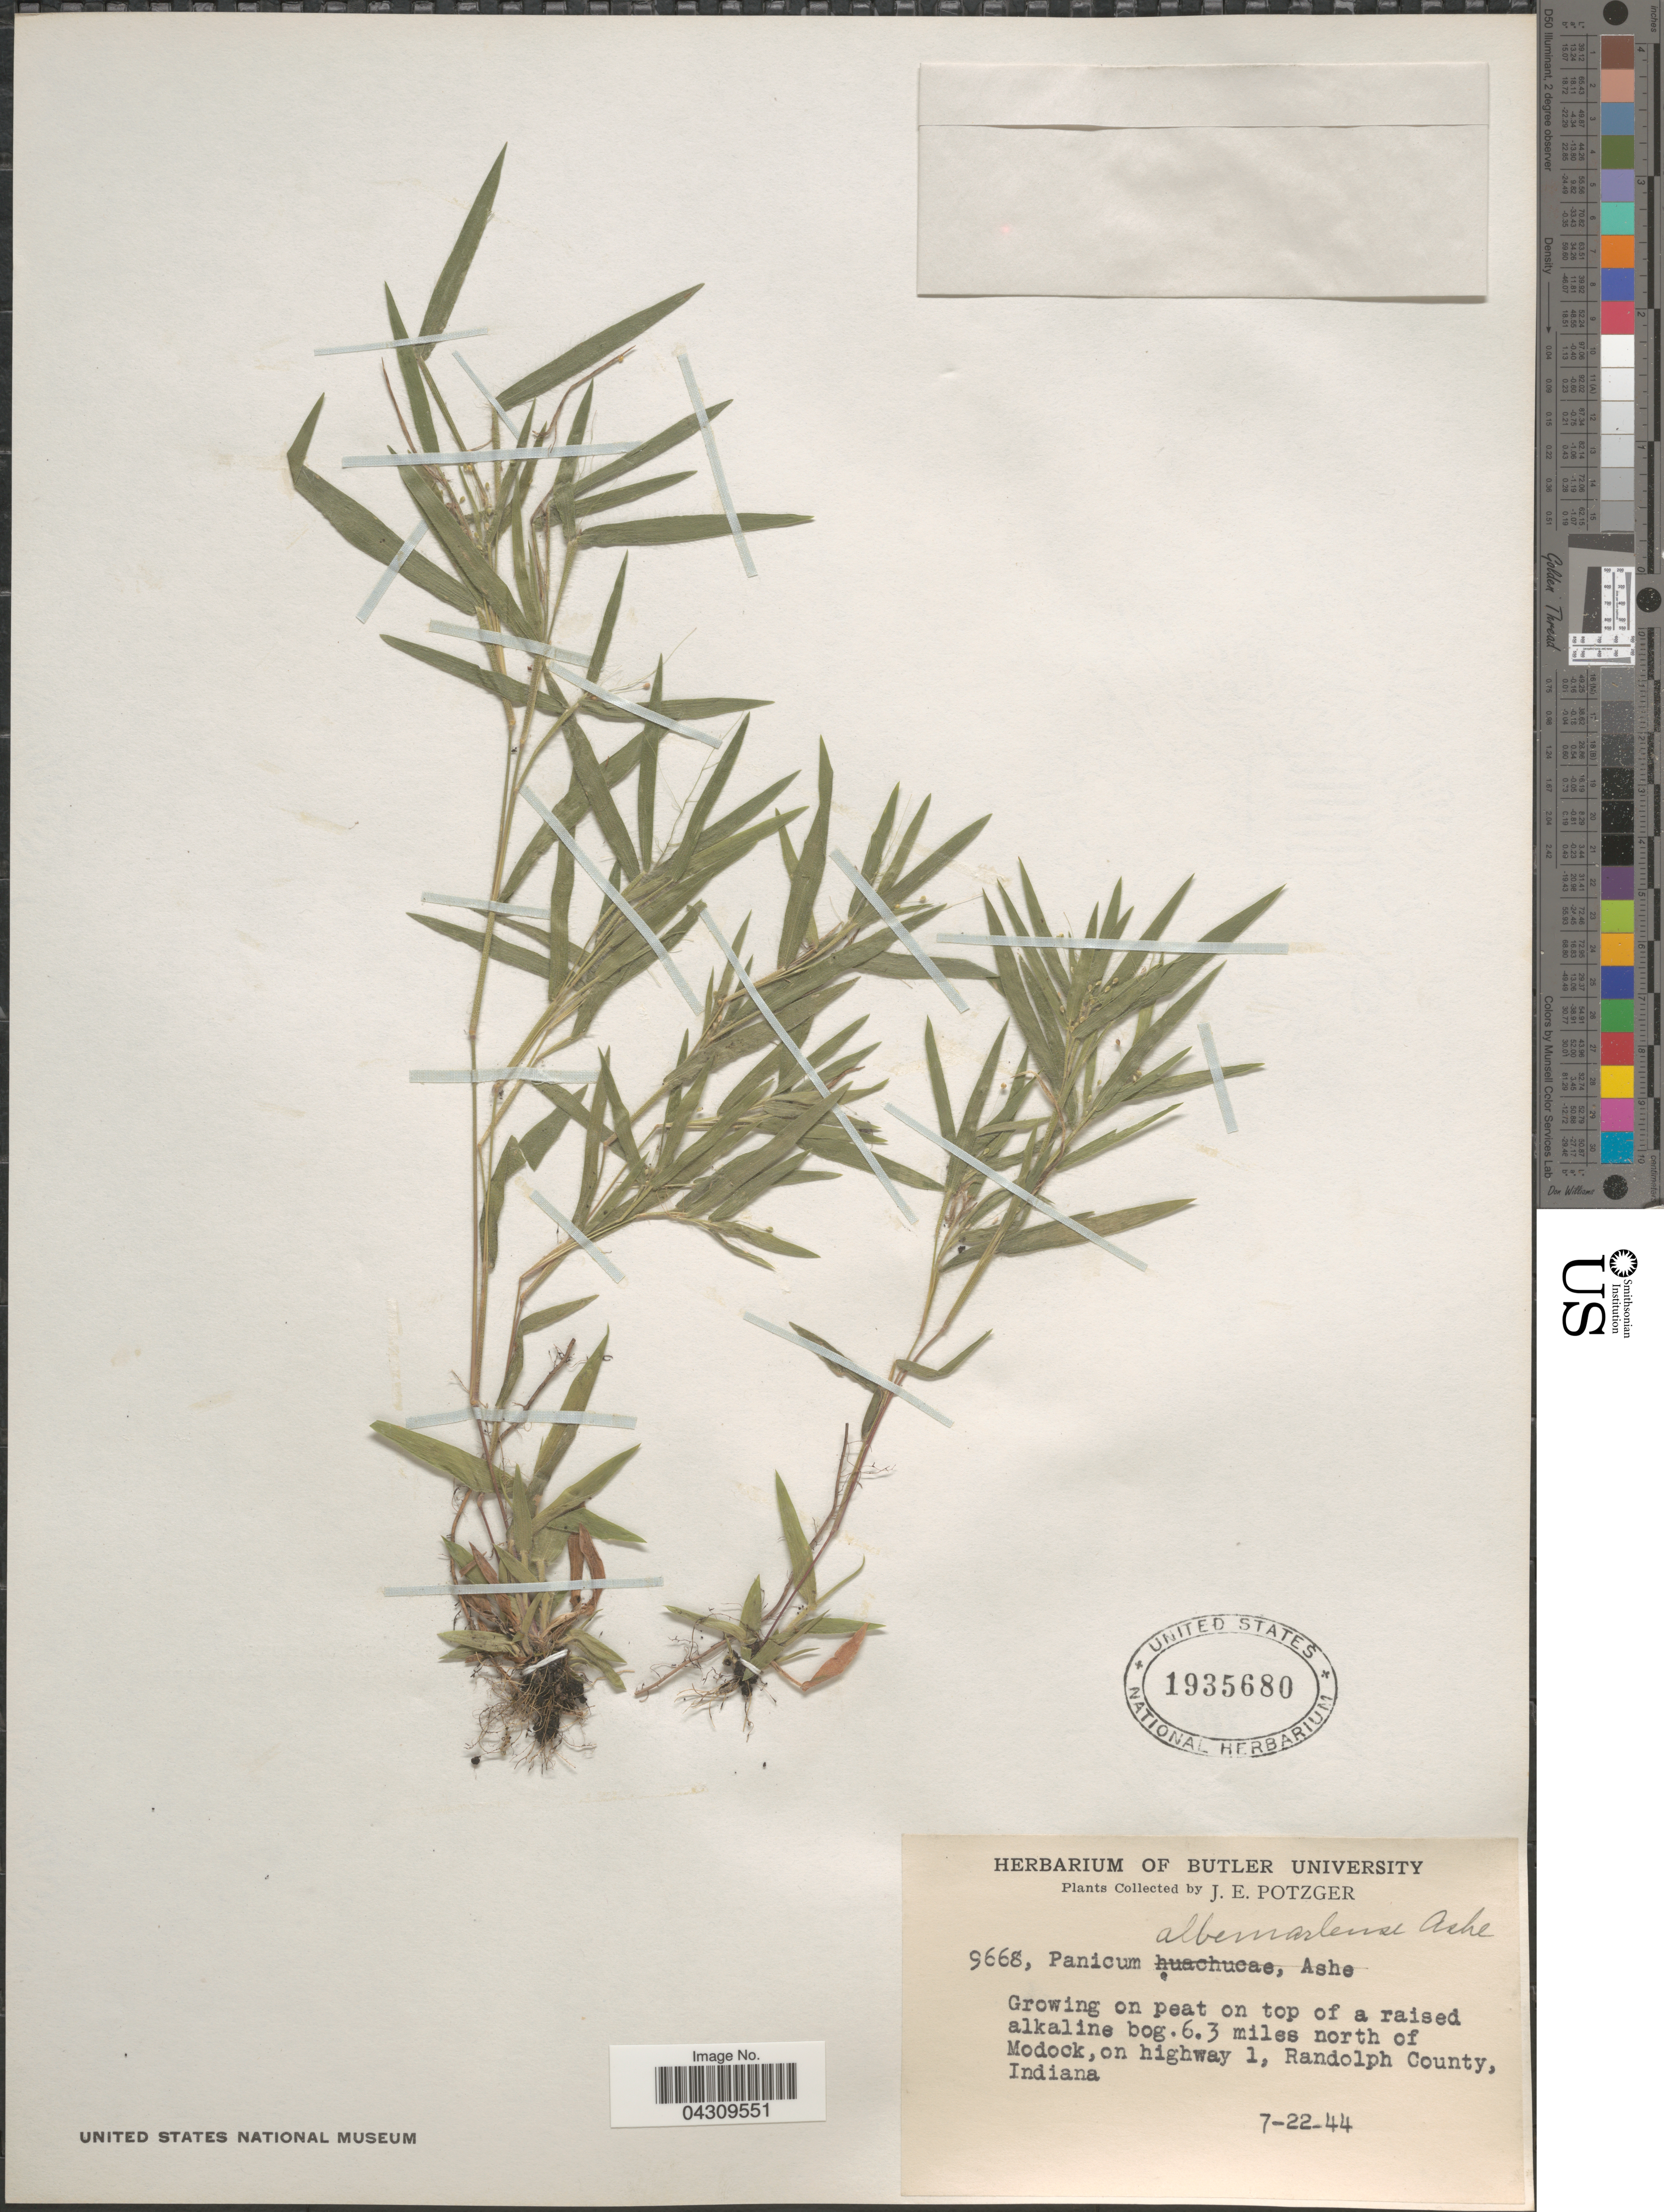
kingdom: Plantae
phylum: Tracheophyta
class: Liliopsida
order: Poales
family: Poaceae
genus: Dichanthelium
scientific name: Dichanthelium acuminatum var. acuminatum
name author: (Sw.) Gould & C.A. Clark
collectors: J. Potzger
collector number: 9668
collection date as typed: Transcribed d/m/y: 22/7/44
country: United States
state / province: Indiana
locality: Growing on peat on top of a raised alkaline bog. 6.3 miles north of Modock, on highway 1, Randolph County.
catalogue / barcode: US 1935680